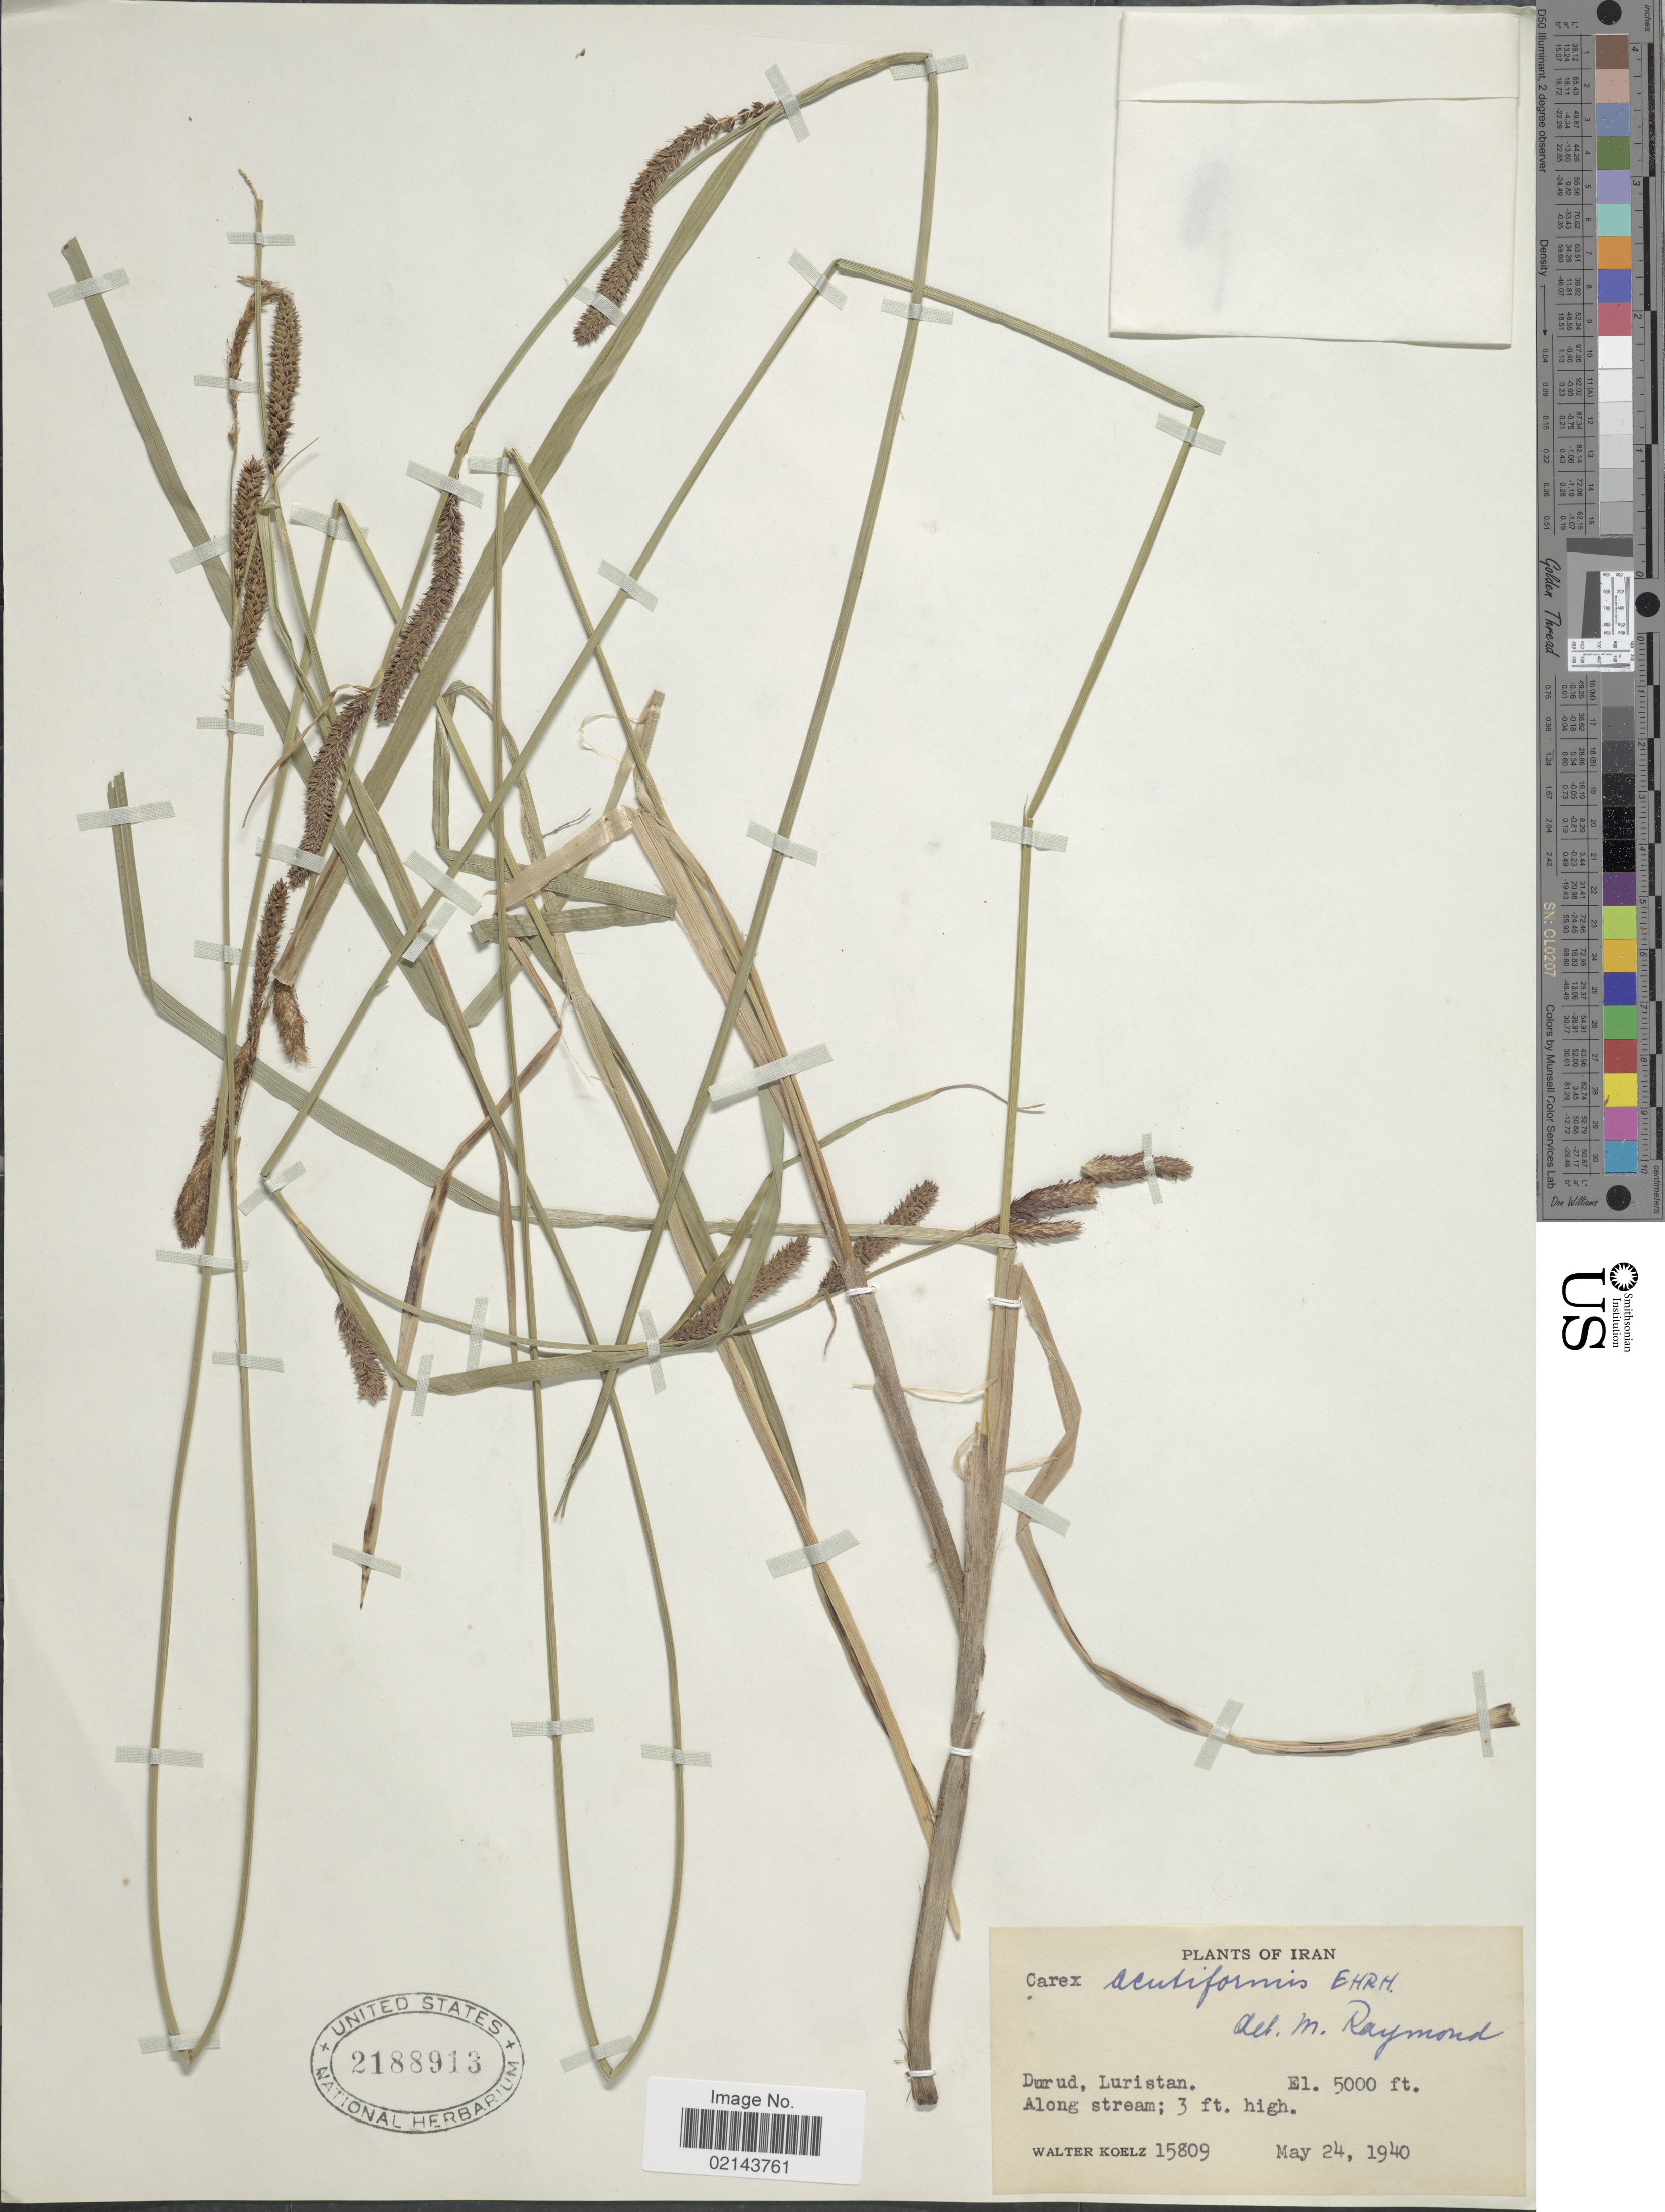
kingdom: Plantae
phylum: Tracheophyta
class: Liliopsida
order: Poales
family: Cyperaceae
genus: Carex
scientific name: Carex acutiformis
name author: Ehrh.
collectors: W. N. Koelz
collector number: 15809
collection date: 1940-05-24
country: Iran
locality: Durud, Luristan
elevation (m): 1524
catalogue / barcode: US 2188913